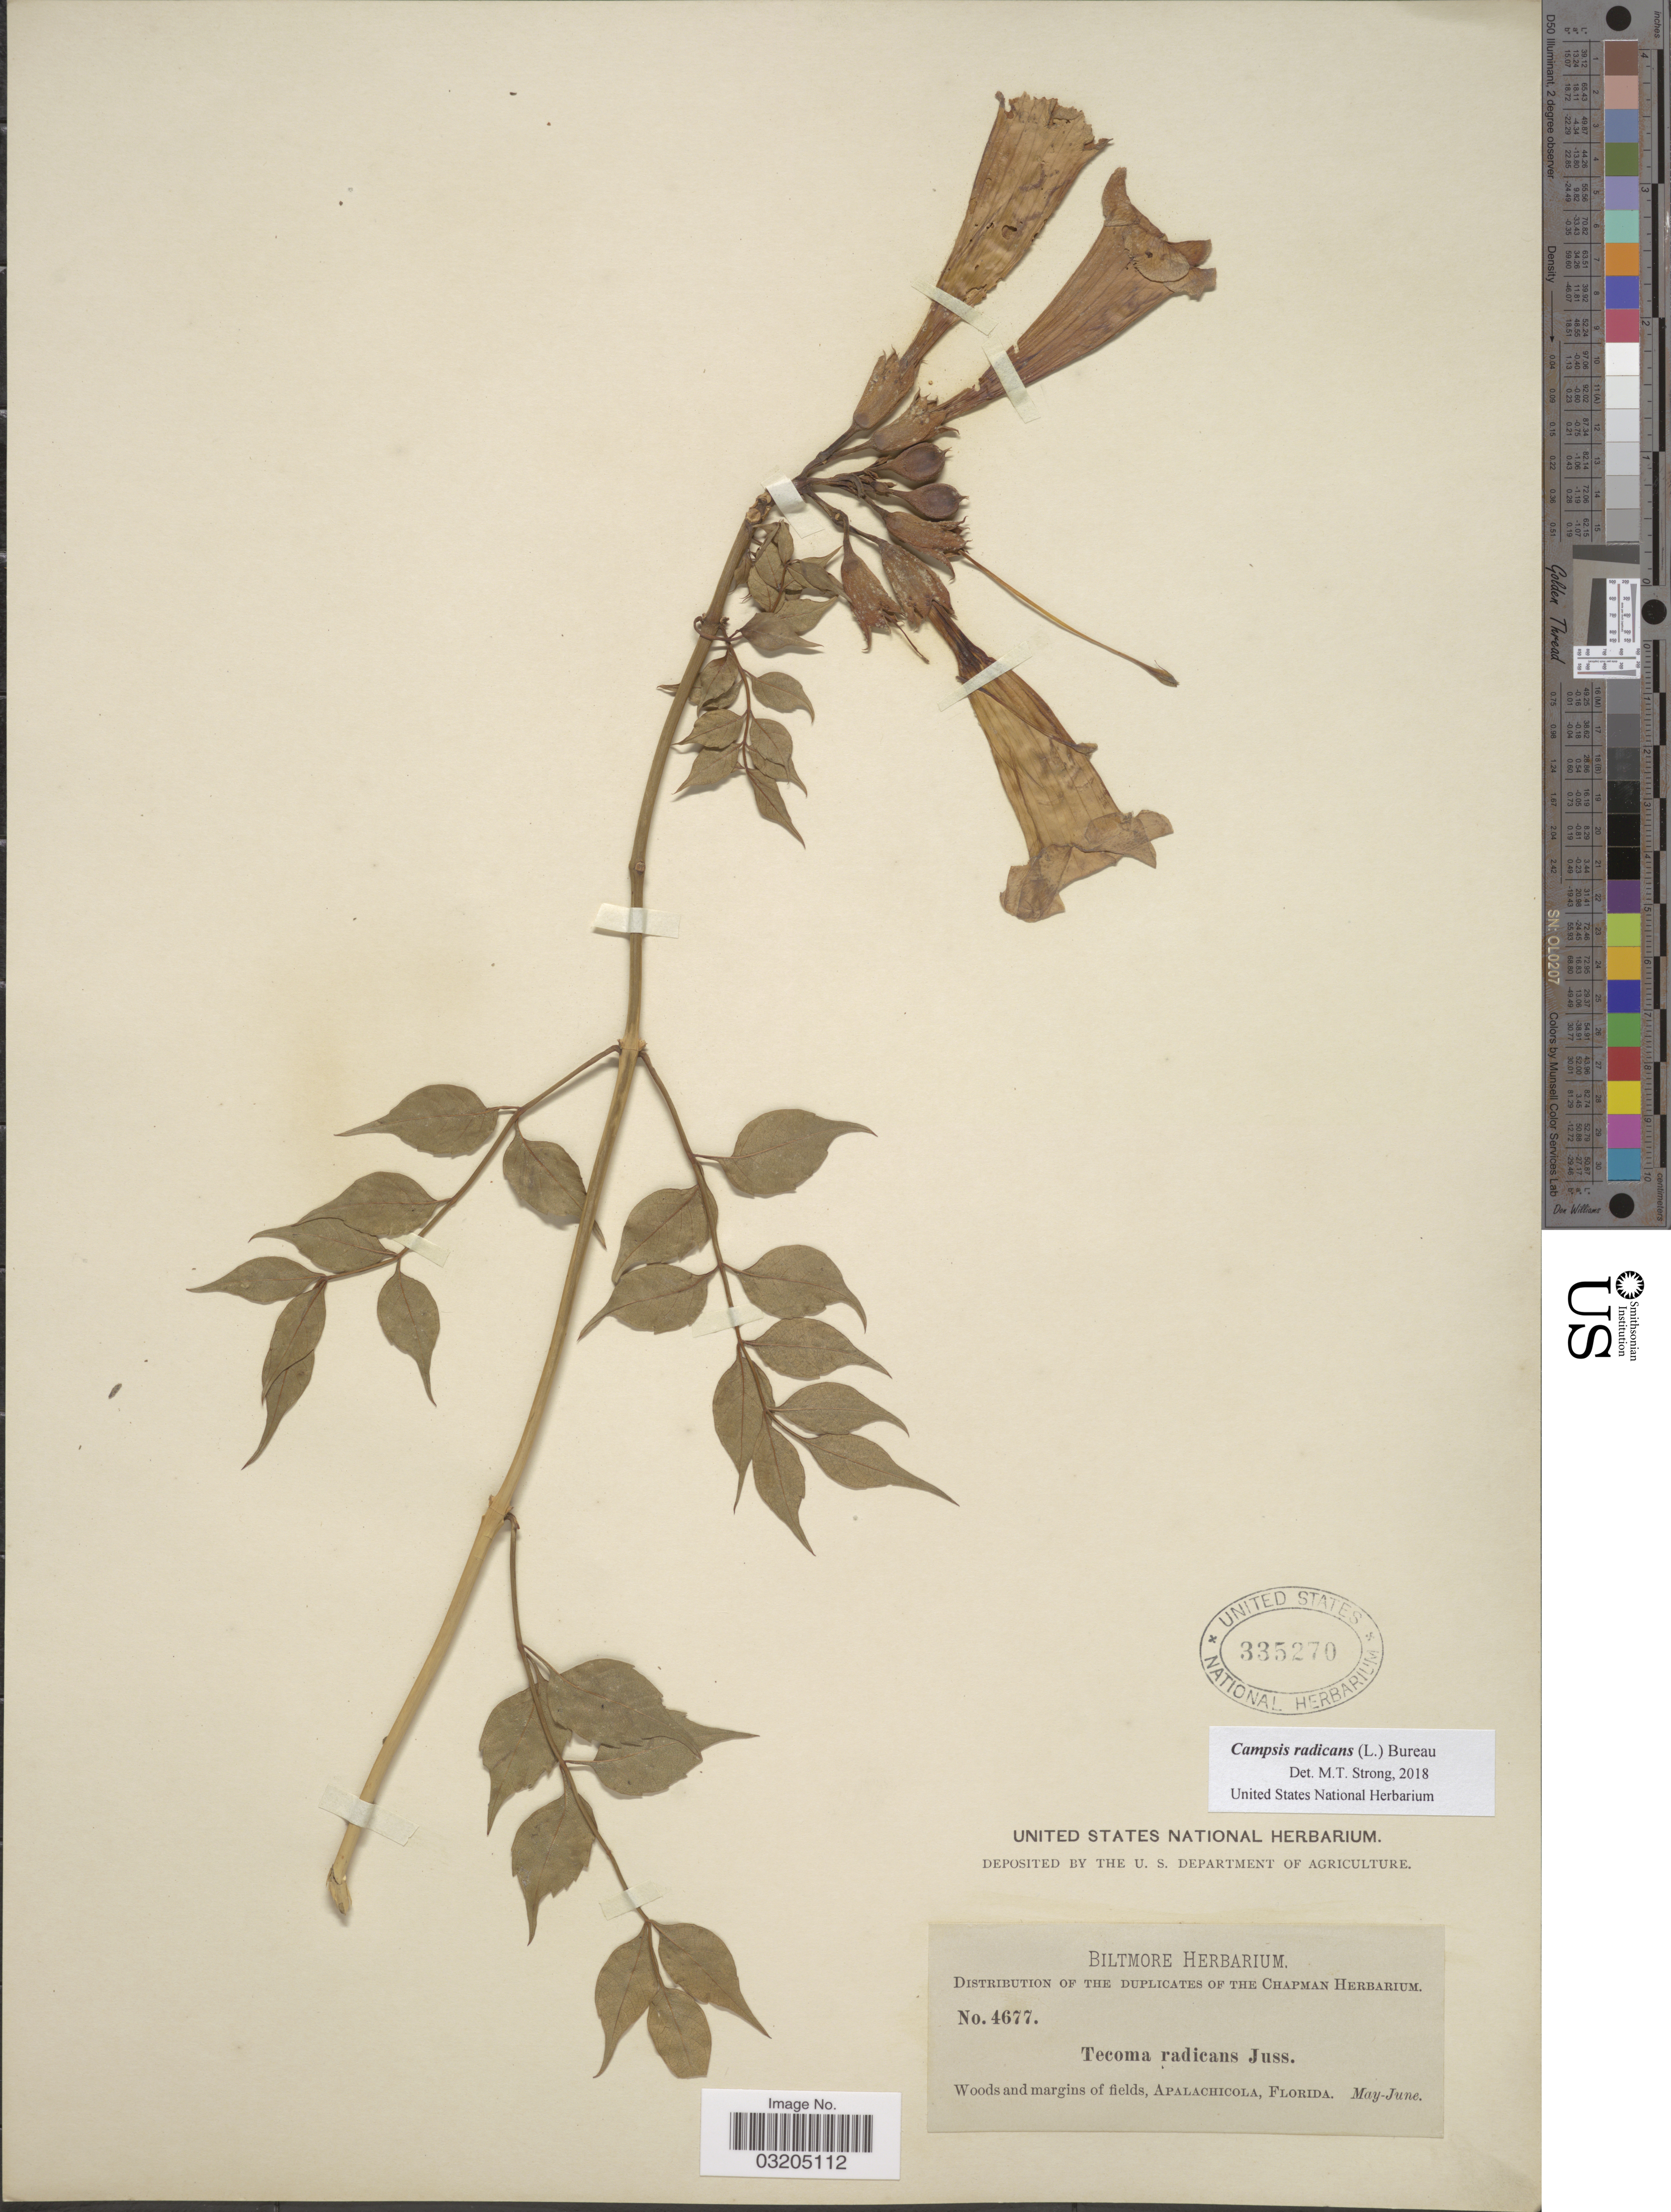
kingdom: Plantae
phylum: Tracheophyta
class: Magnoliopsida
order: Lamiales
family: Bignoniaceae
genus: Campsis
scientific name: Campsis radicans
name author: (L.) Seem.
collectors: ex herb. Chapman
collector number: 4677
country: United States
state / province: Florida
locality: Woods and margins of fields, Apalachicola.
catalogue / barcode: US 335270